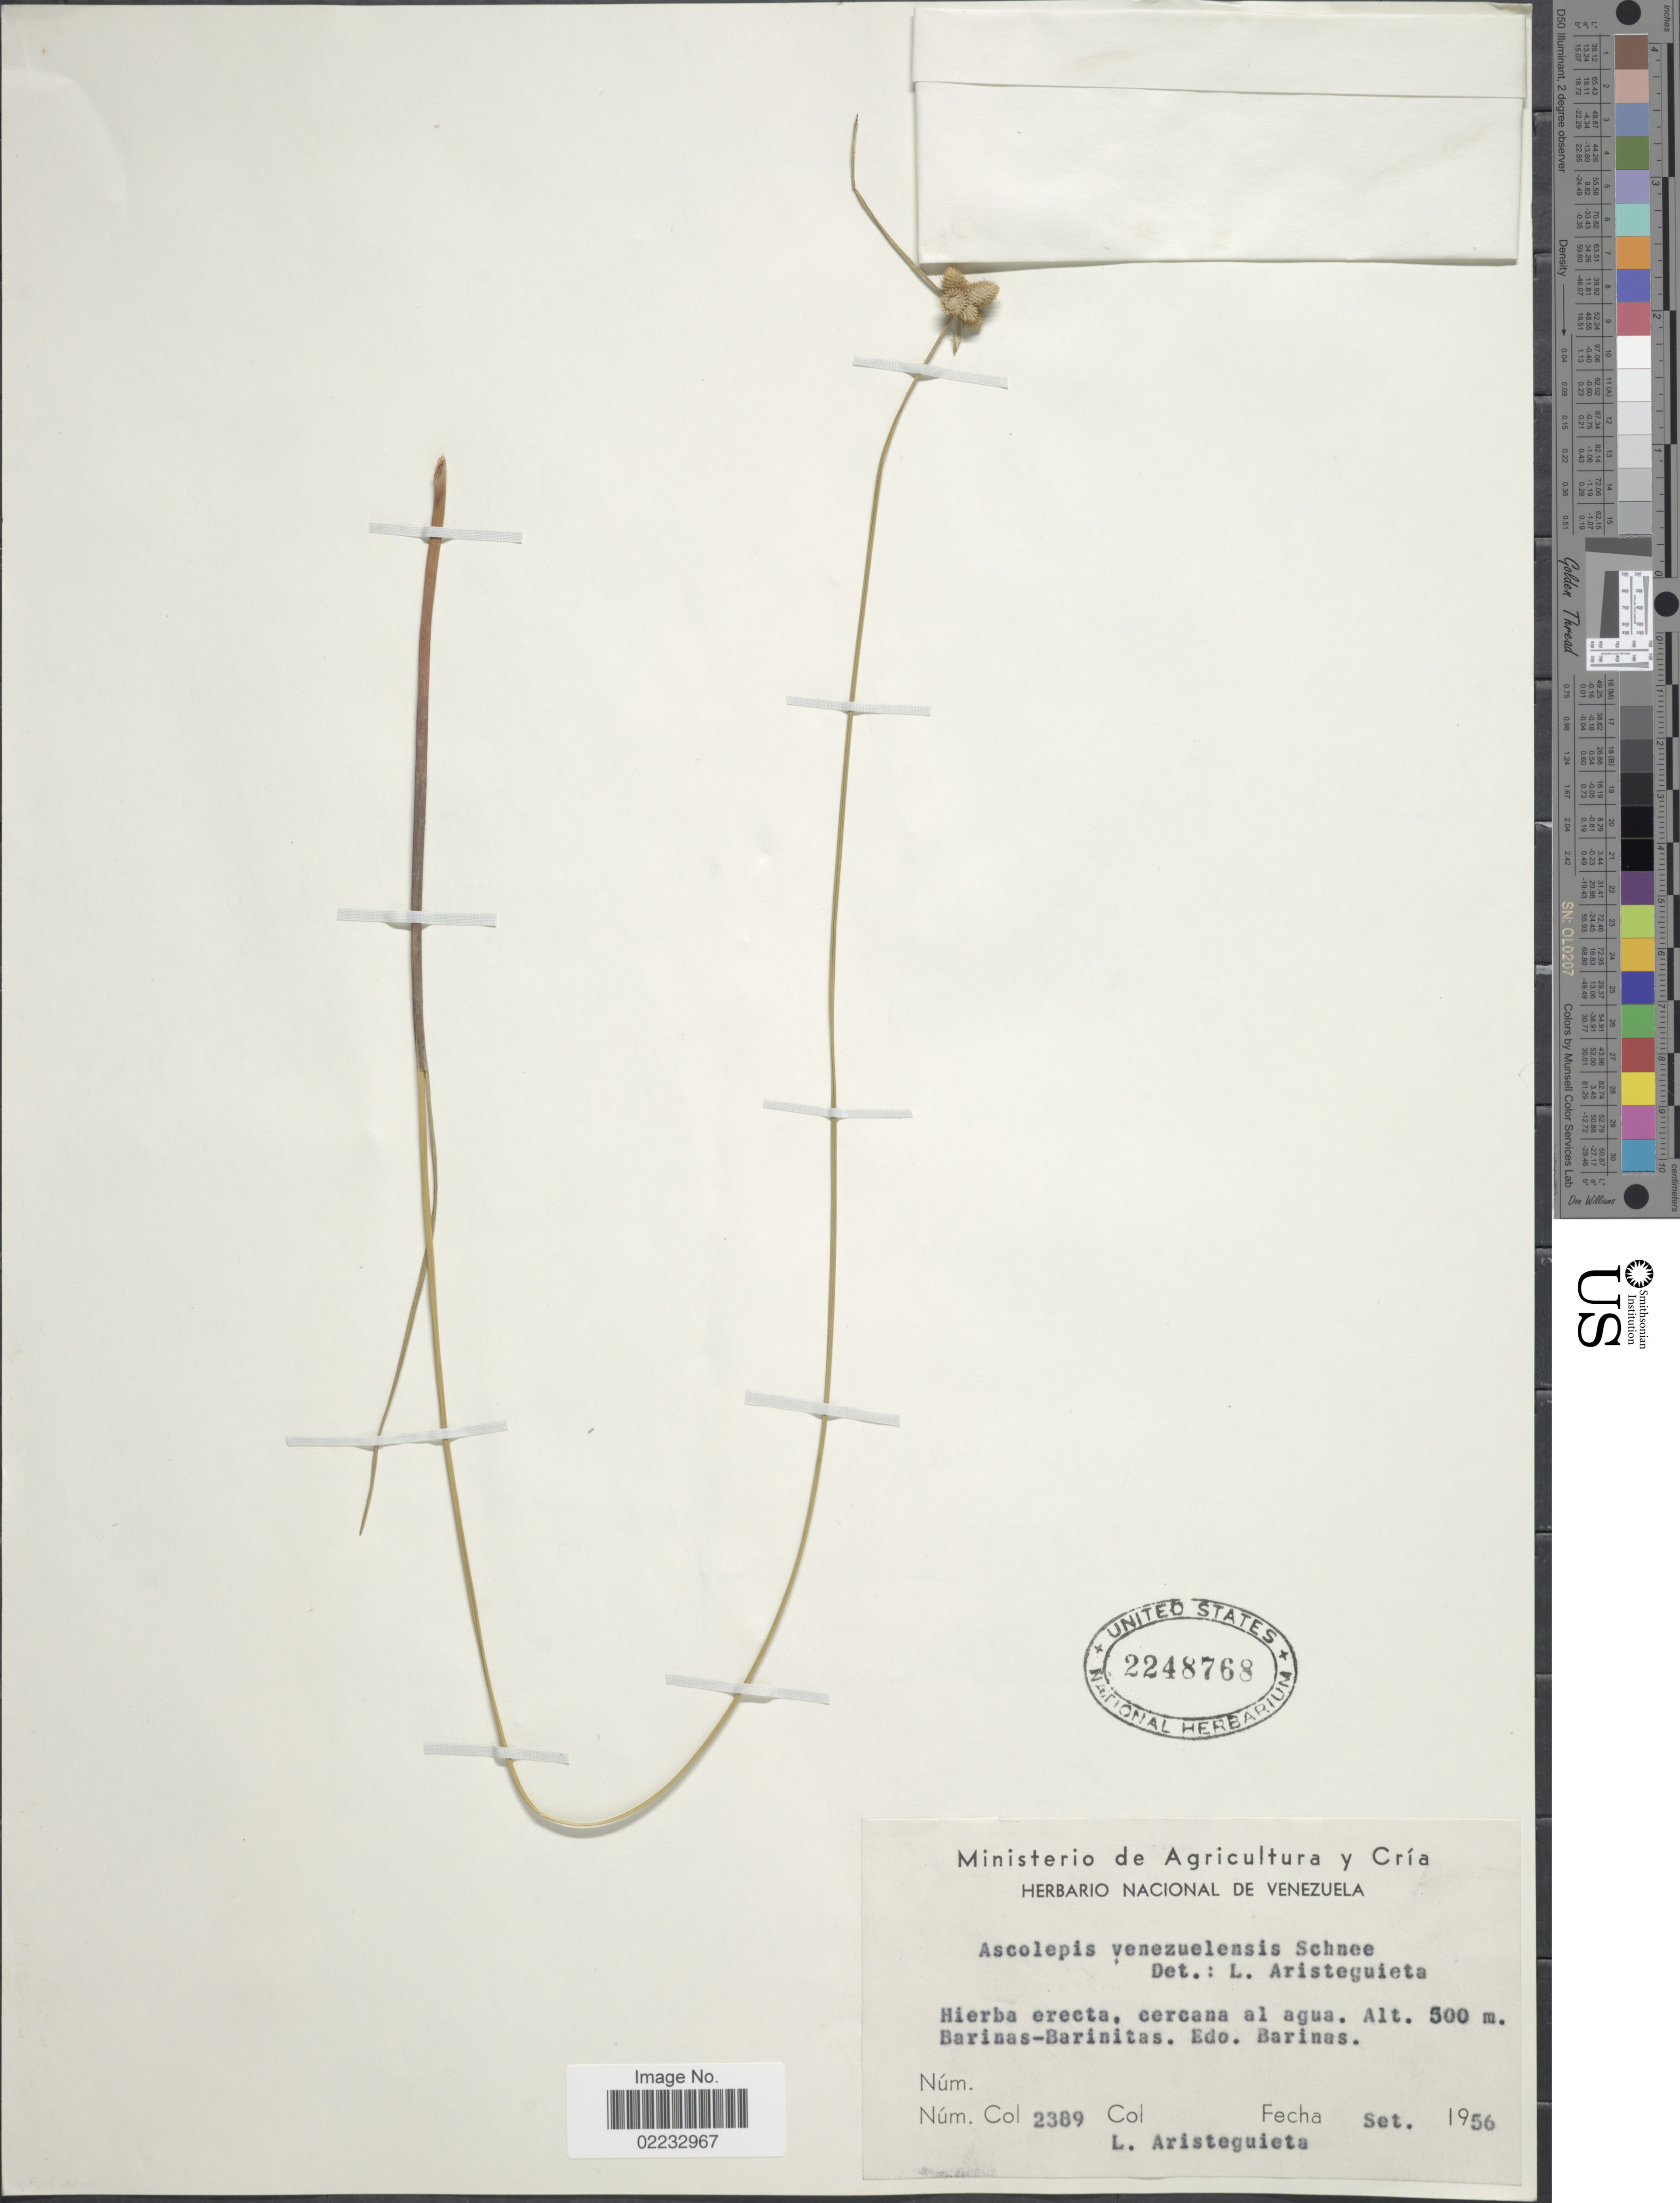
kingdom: Plantae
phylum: Tracheophyta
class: Liliopsida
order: Poales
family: Cyperaceae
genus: Cyperus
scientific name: Cyperus sellowianus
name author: (Kunth) T. Koyama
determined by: Strong, M. T., (US), Smithsonian Institution - National Museum of Natural History (UNITED STATES)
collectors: L. Aristeguieta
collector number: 2389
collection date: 1956-09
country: Venezuela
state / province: Barinas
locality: Cercana al agua, Barinas-Barinitas.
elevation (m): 500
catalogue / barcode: US 2248768